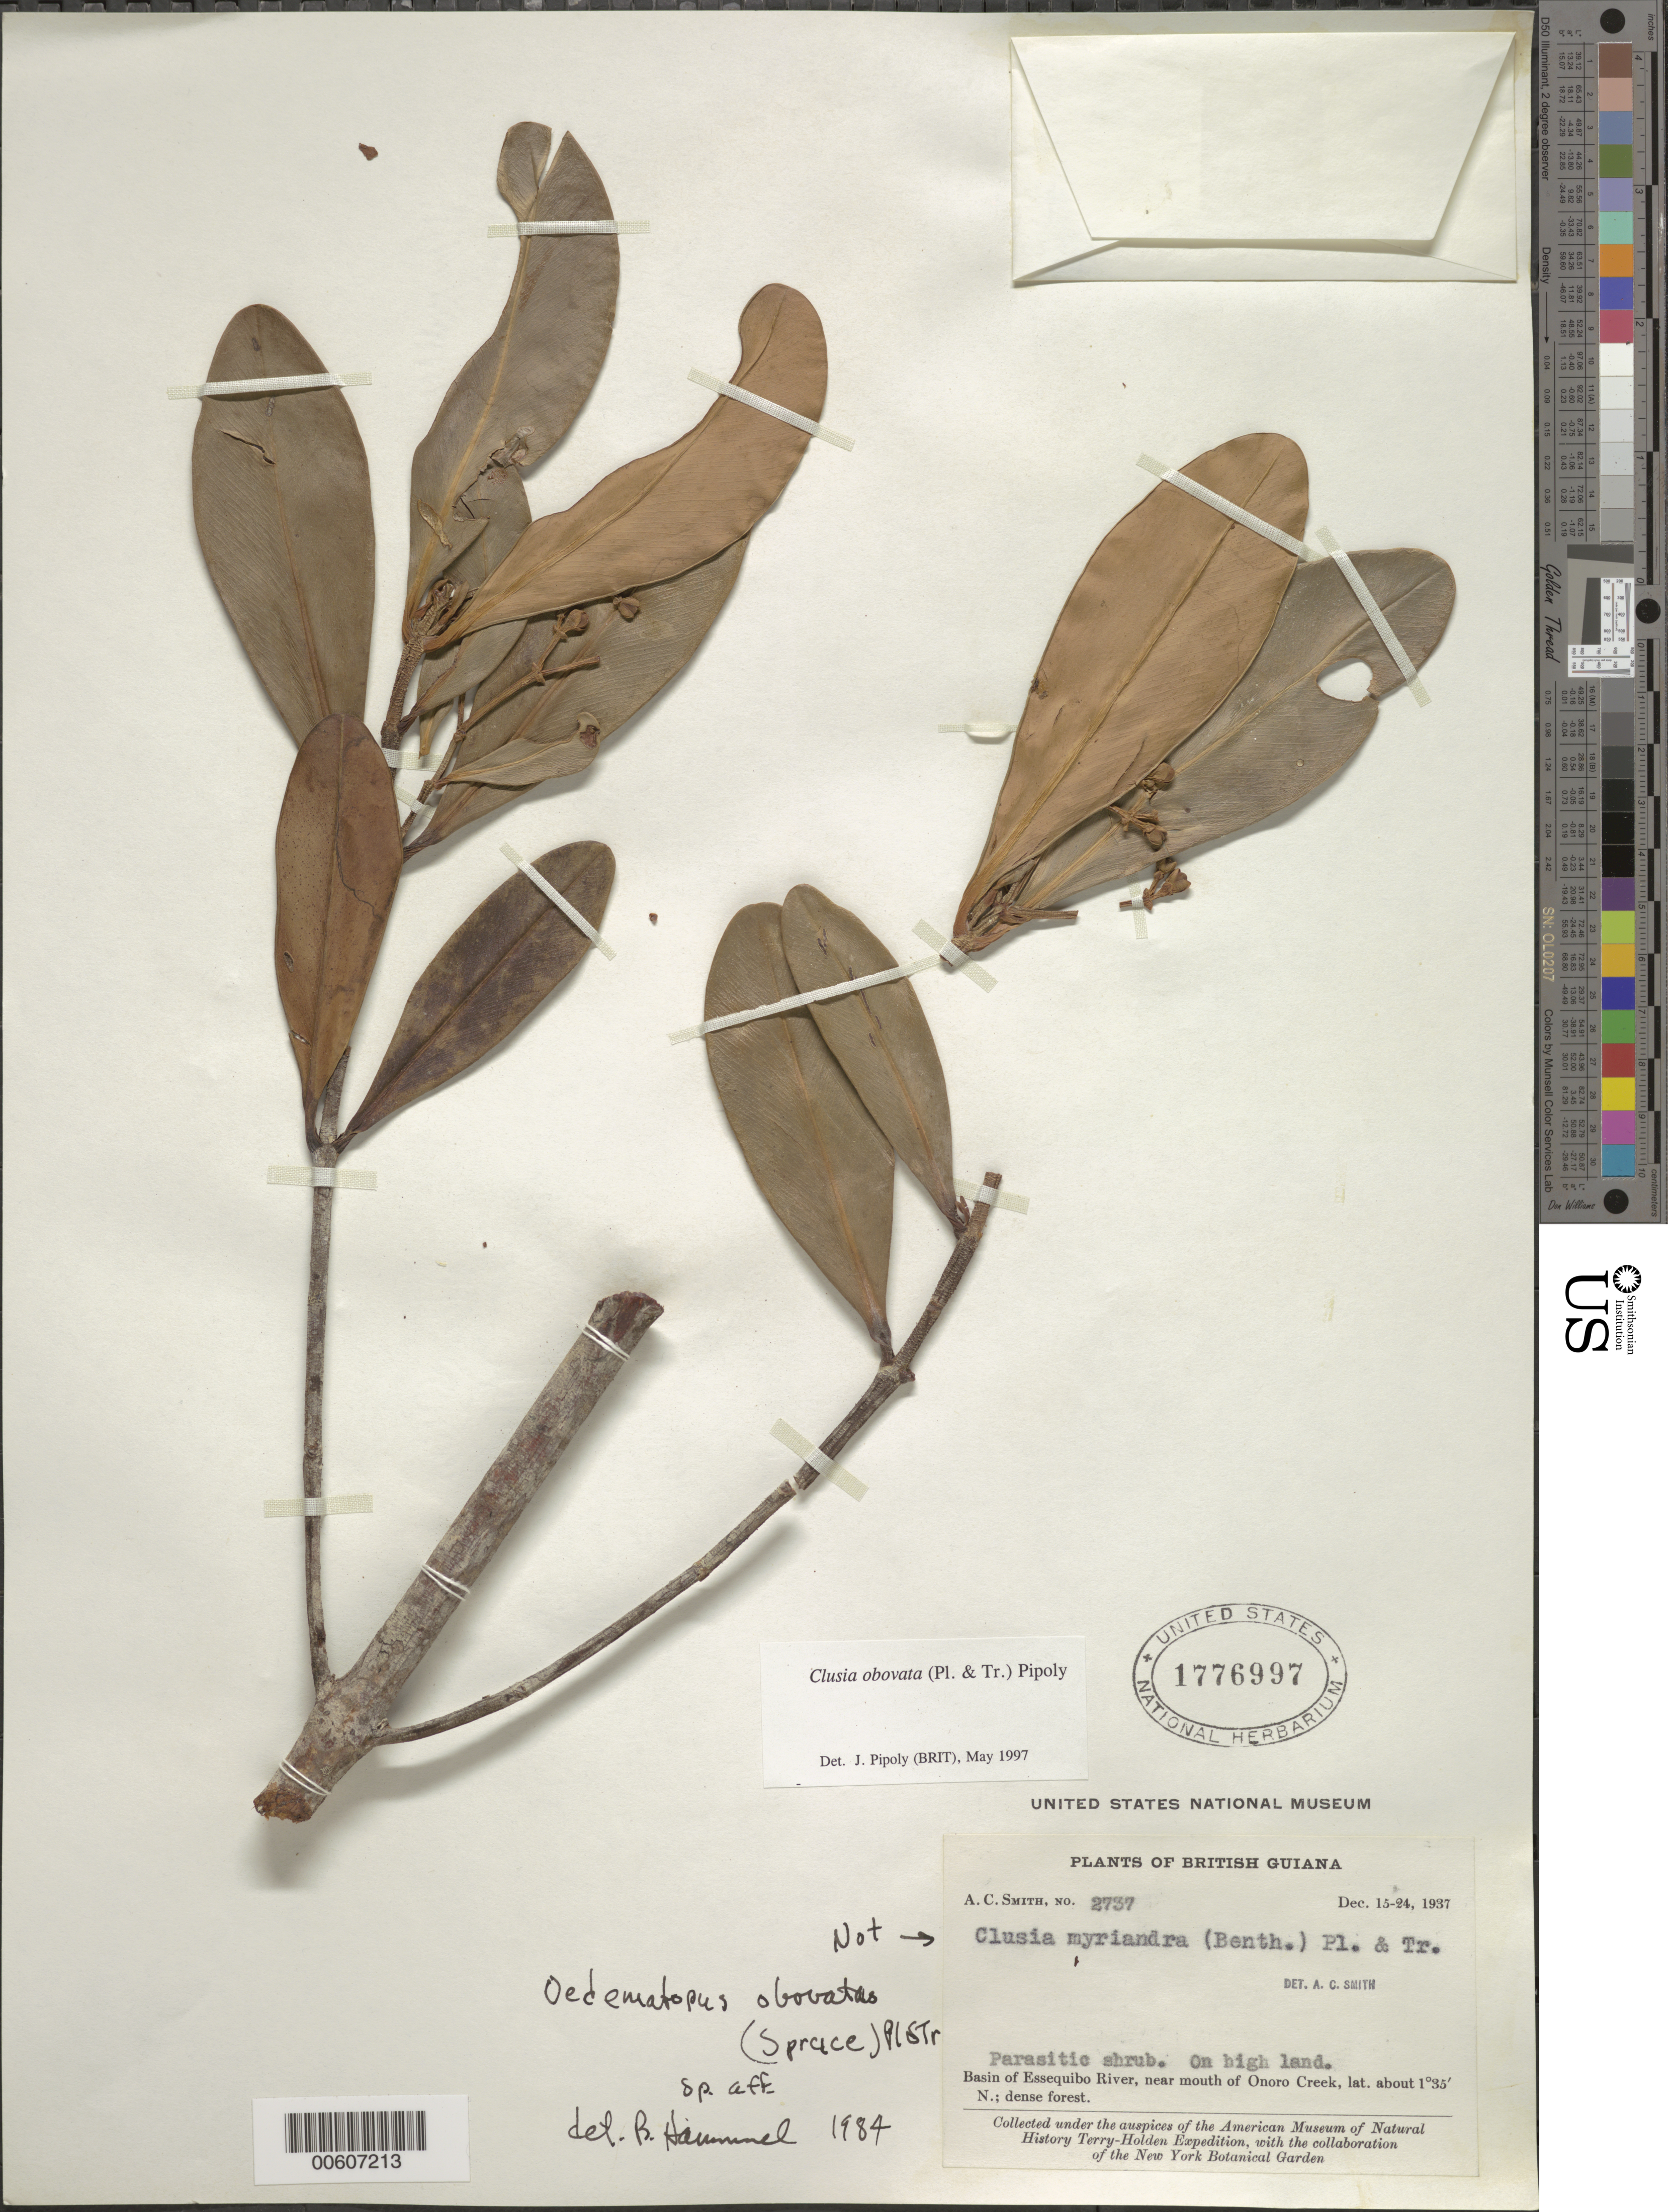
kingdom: Plantae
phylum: Tracheophyta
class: Magnoliopsida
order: Malpighiales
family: Clusiaceae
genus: Clusia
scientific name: Clusia obovata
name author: (Spruce ex Planch. & Triana) Pipoly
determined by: Pipoly, J. J., III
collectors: A. C. Smith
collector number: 2737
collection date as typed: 15-Dec-37 to 24-Dec-37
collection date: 1937-12-15/1937-12-24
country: Guyana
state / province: U. Takutu-U. Essequibo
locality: Onoro Creek (near mouth), Essequibo River basin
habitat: High land, dense forest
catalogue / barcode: US 1776997